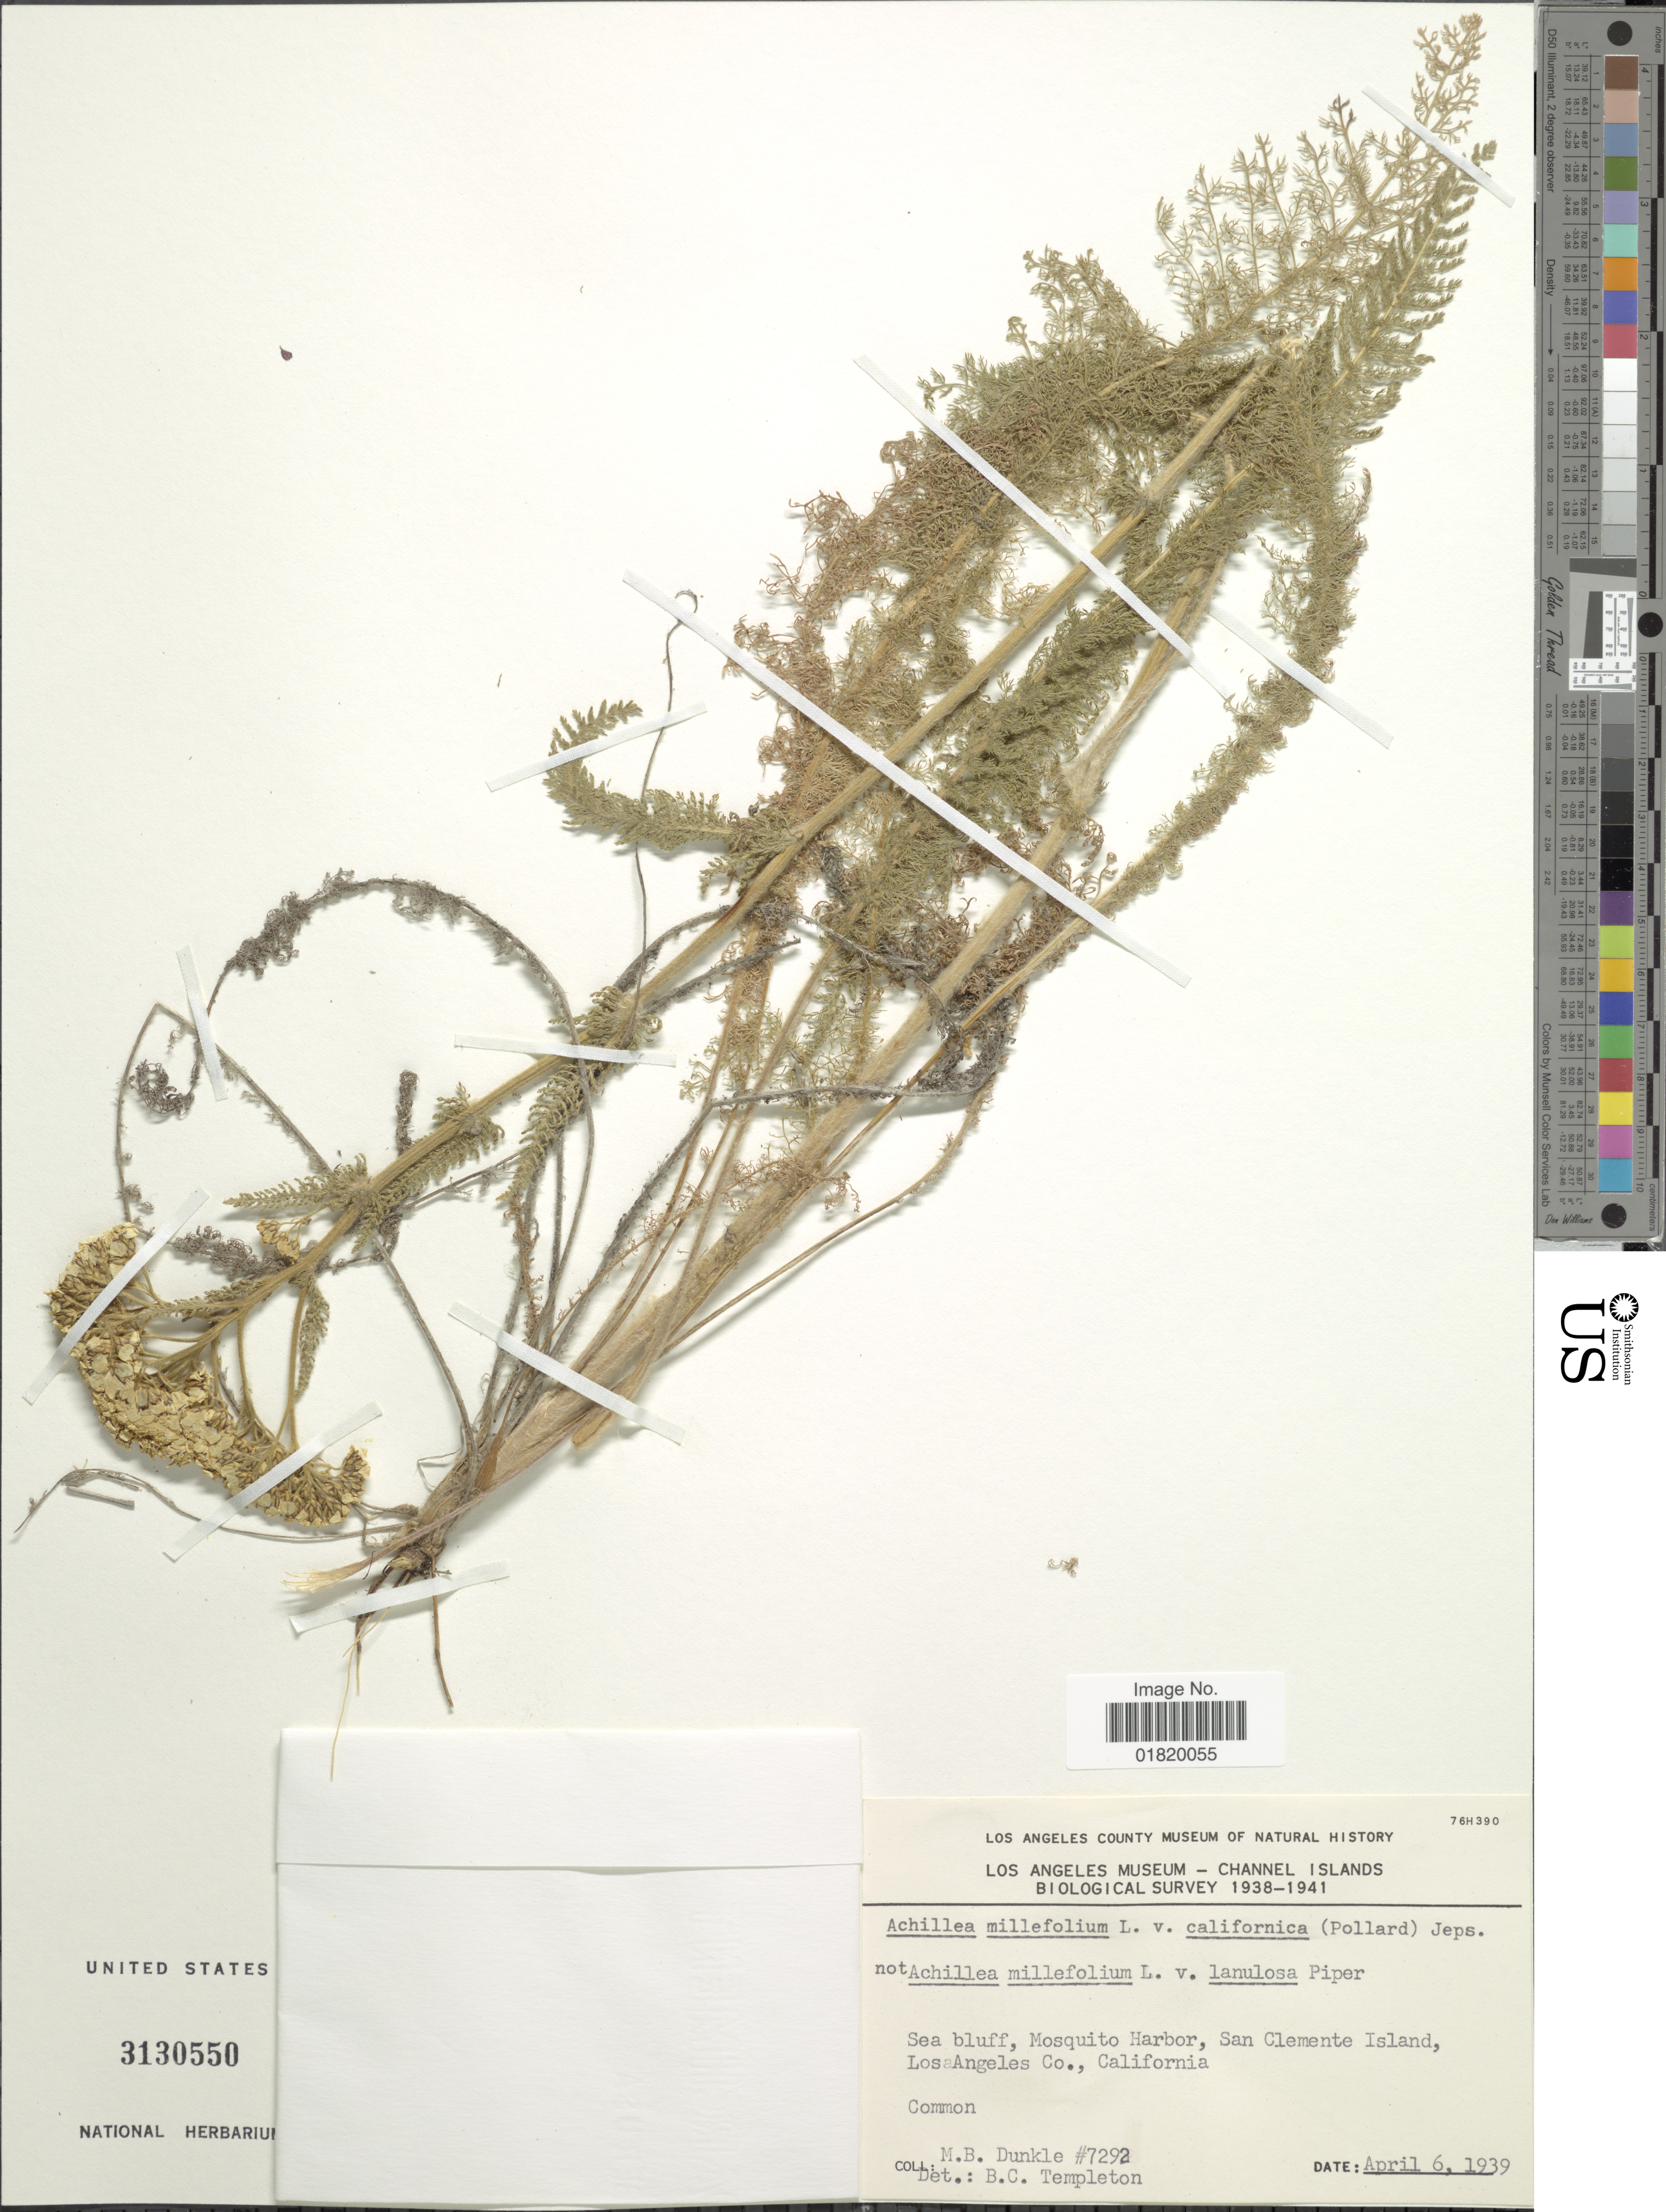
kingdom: Plantae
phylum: Tracheophyta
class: Magnoliopsida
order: Asterales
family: Asteraceae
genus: Achillea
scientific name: Achillea lanulosa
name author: Nutt.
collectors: M. Dunkle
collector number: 7292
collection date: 1939-04-06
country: United States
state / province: California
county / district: Los Angeles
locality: Sea bluff, Mosquito Harbor, San Clemente Island, Los Angeles Co.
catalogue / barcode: US 3130550